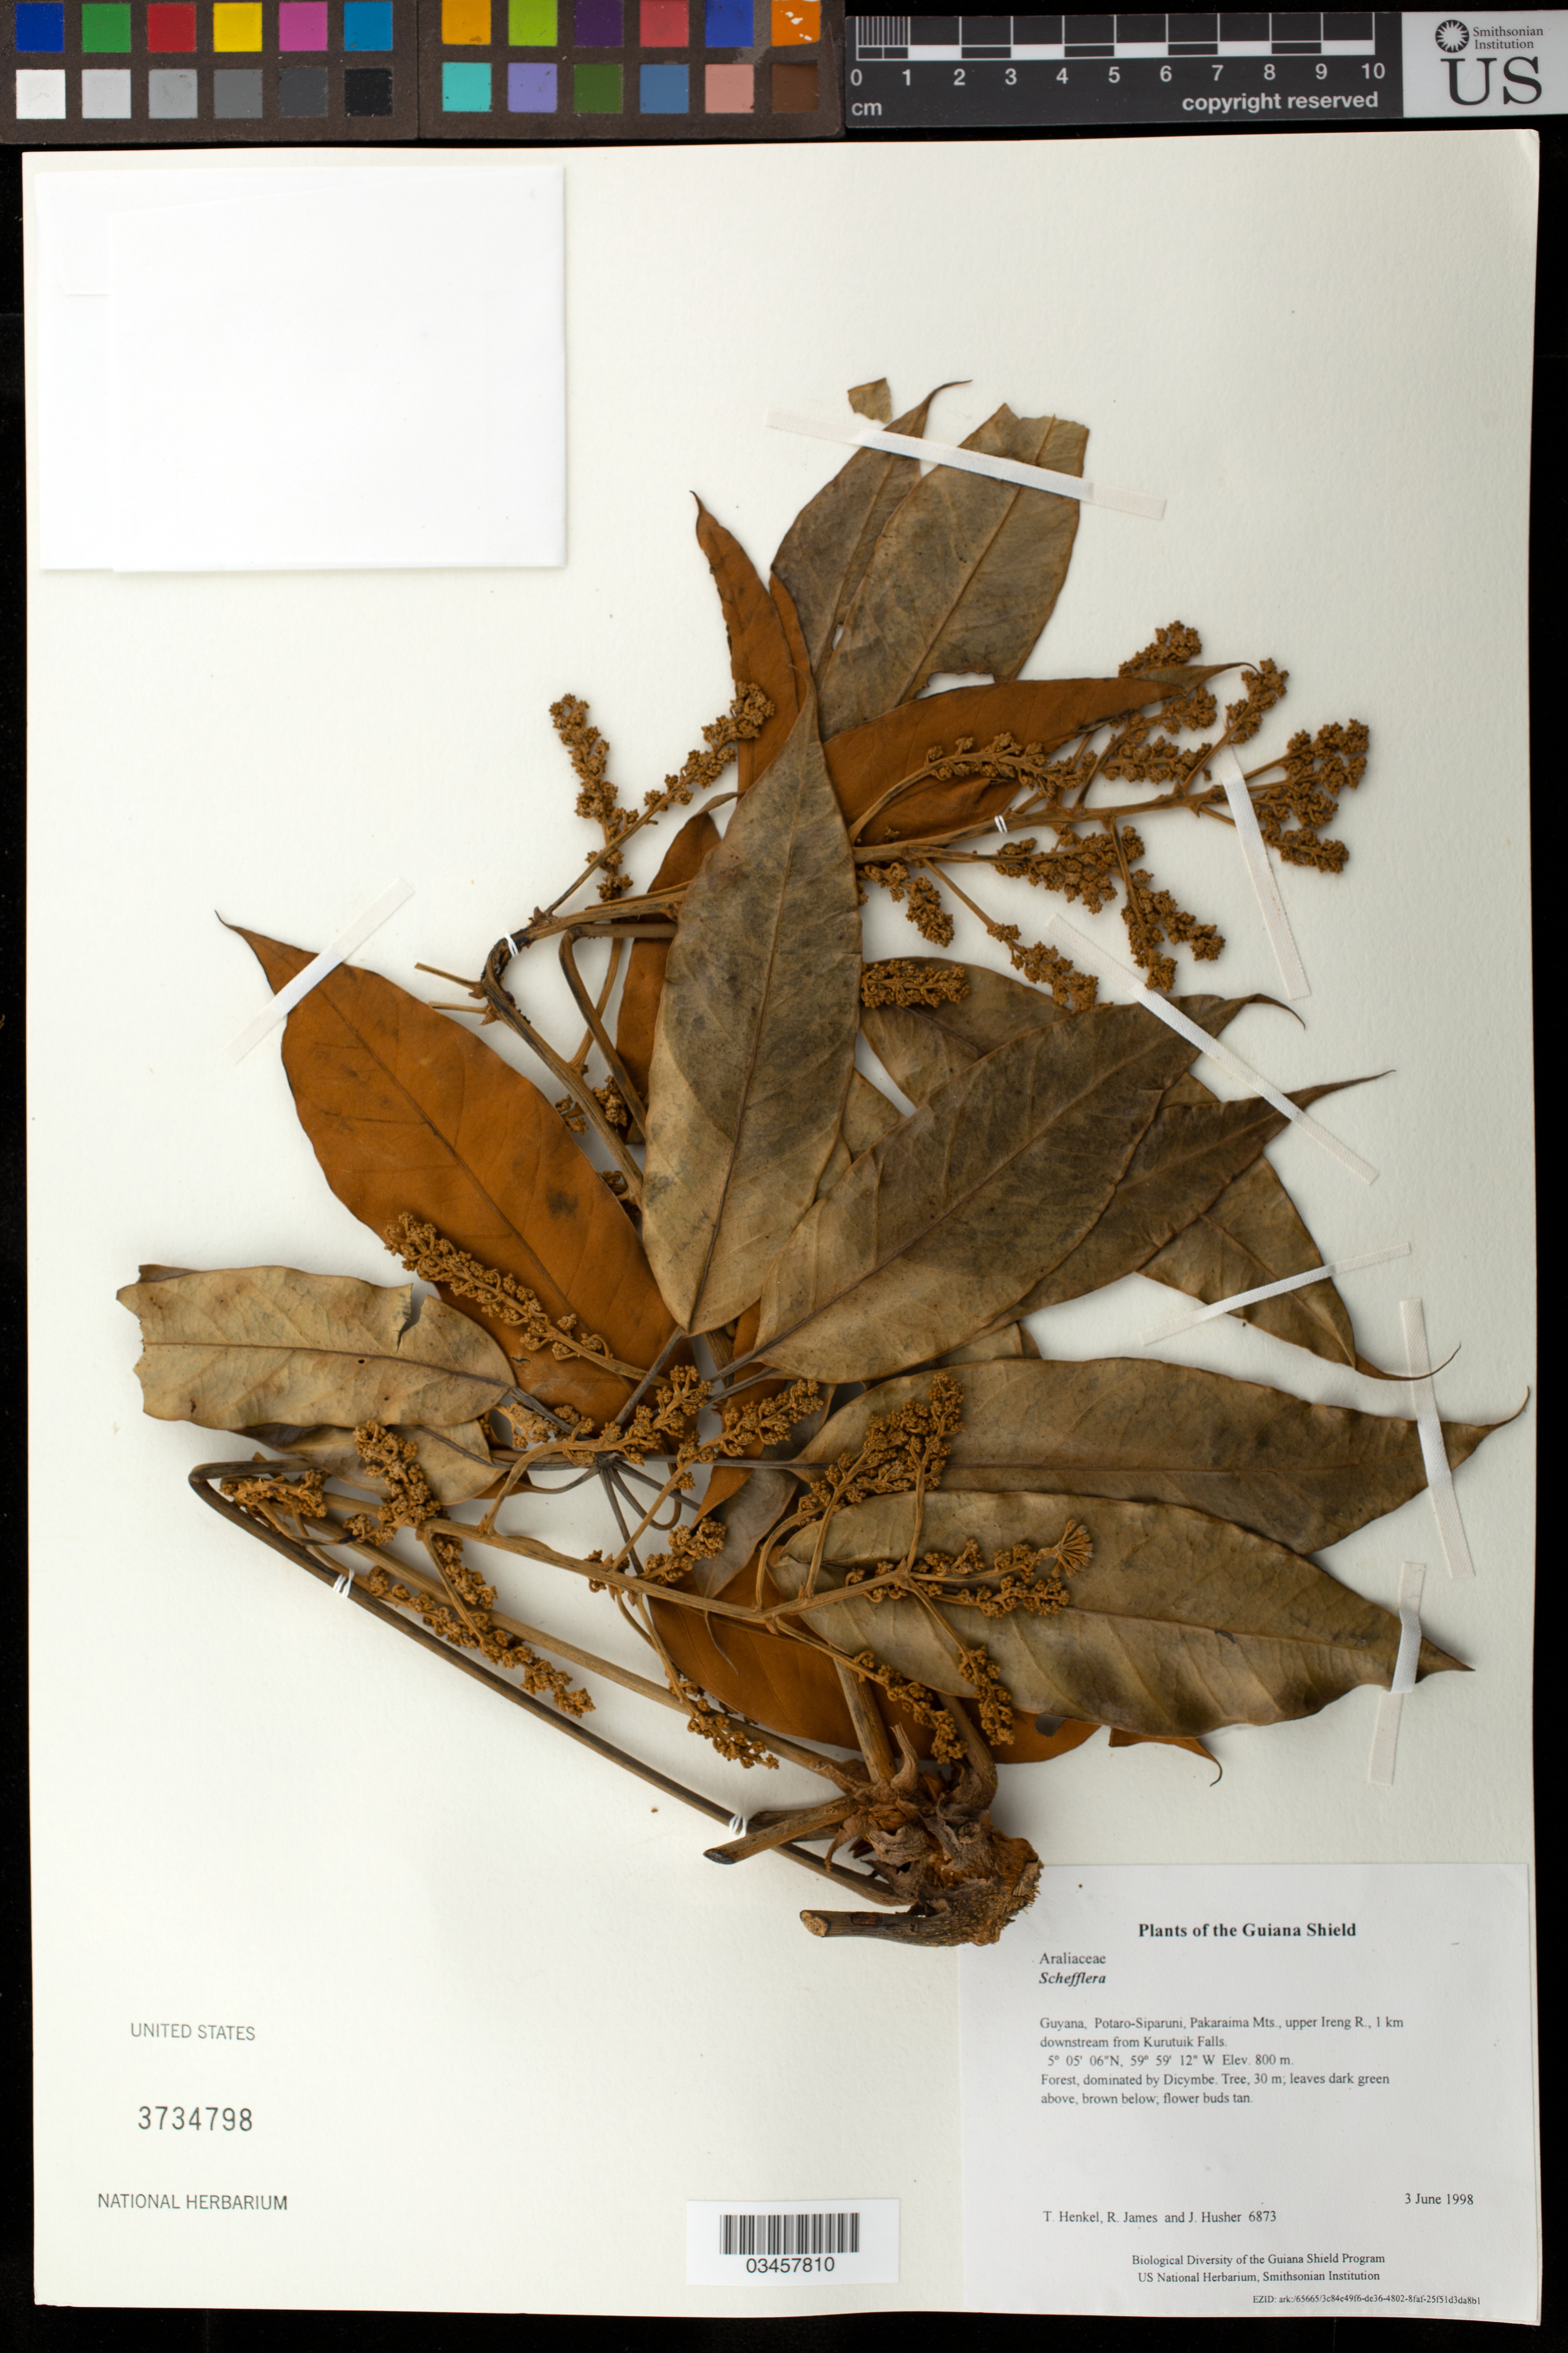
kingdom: Plantae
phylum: Tracheophyta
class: Magnoliopsida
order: Apiales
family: Araliaceae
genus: Schefflera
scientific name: Schefflera sp.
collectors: T. Henkel, R. James & J. Husher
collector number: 6873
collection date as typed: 3 June 1998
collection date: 1998-06-03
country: Guyana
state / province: Potaro-Siparuni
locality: Pakaraima Mts., upper Ireng R., 1 km downstream from Kurutuik Falls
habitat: Forest, dominated by Dicymbe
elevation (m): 800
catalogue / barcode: US 3734798